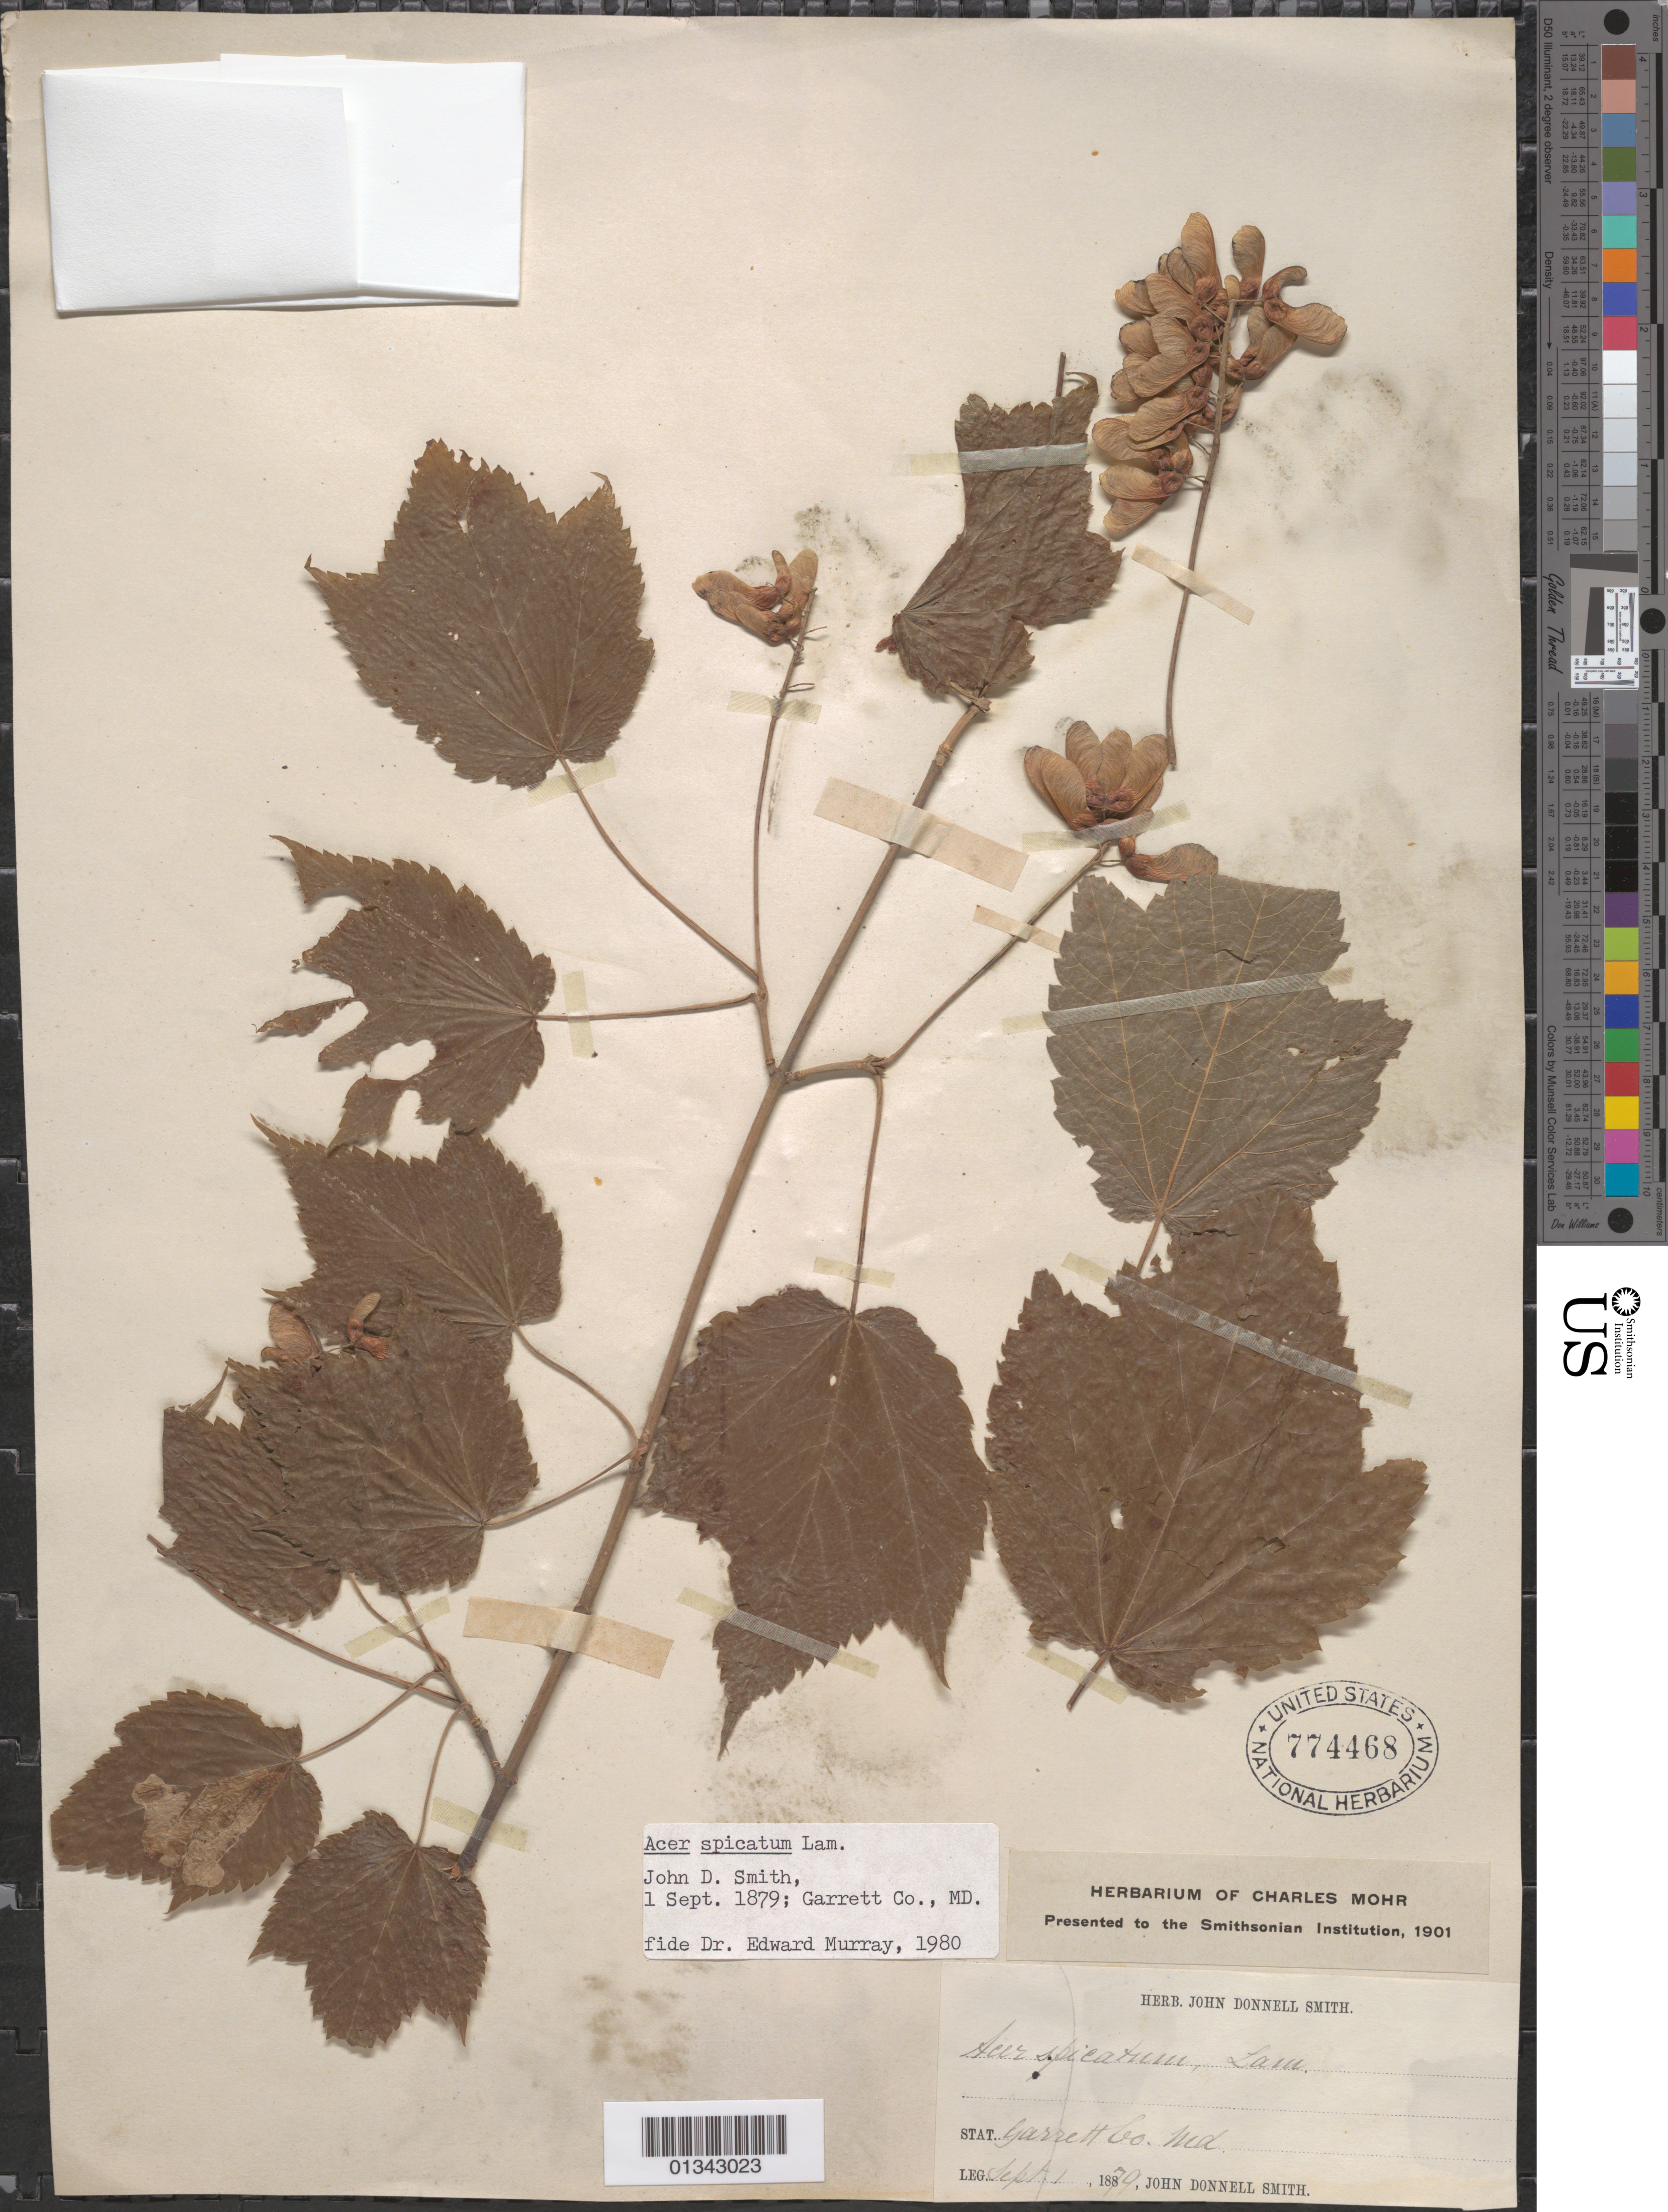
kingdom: Plantae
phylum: Tracheophyta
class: Magnoliopsida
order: Sapindales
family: Sapindaceae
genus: Acer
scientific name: Acer spicatum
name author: Lam.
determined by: Murray, Edward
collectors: J. Smith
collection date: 1879-09-01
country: United States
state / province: Maryland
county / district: Garrett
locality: Garrett County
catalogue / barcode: US 774468